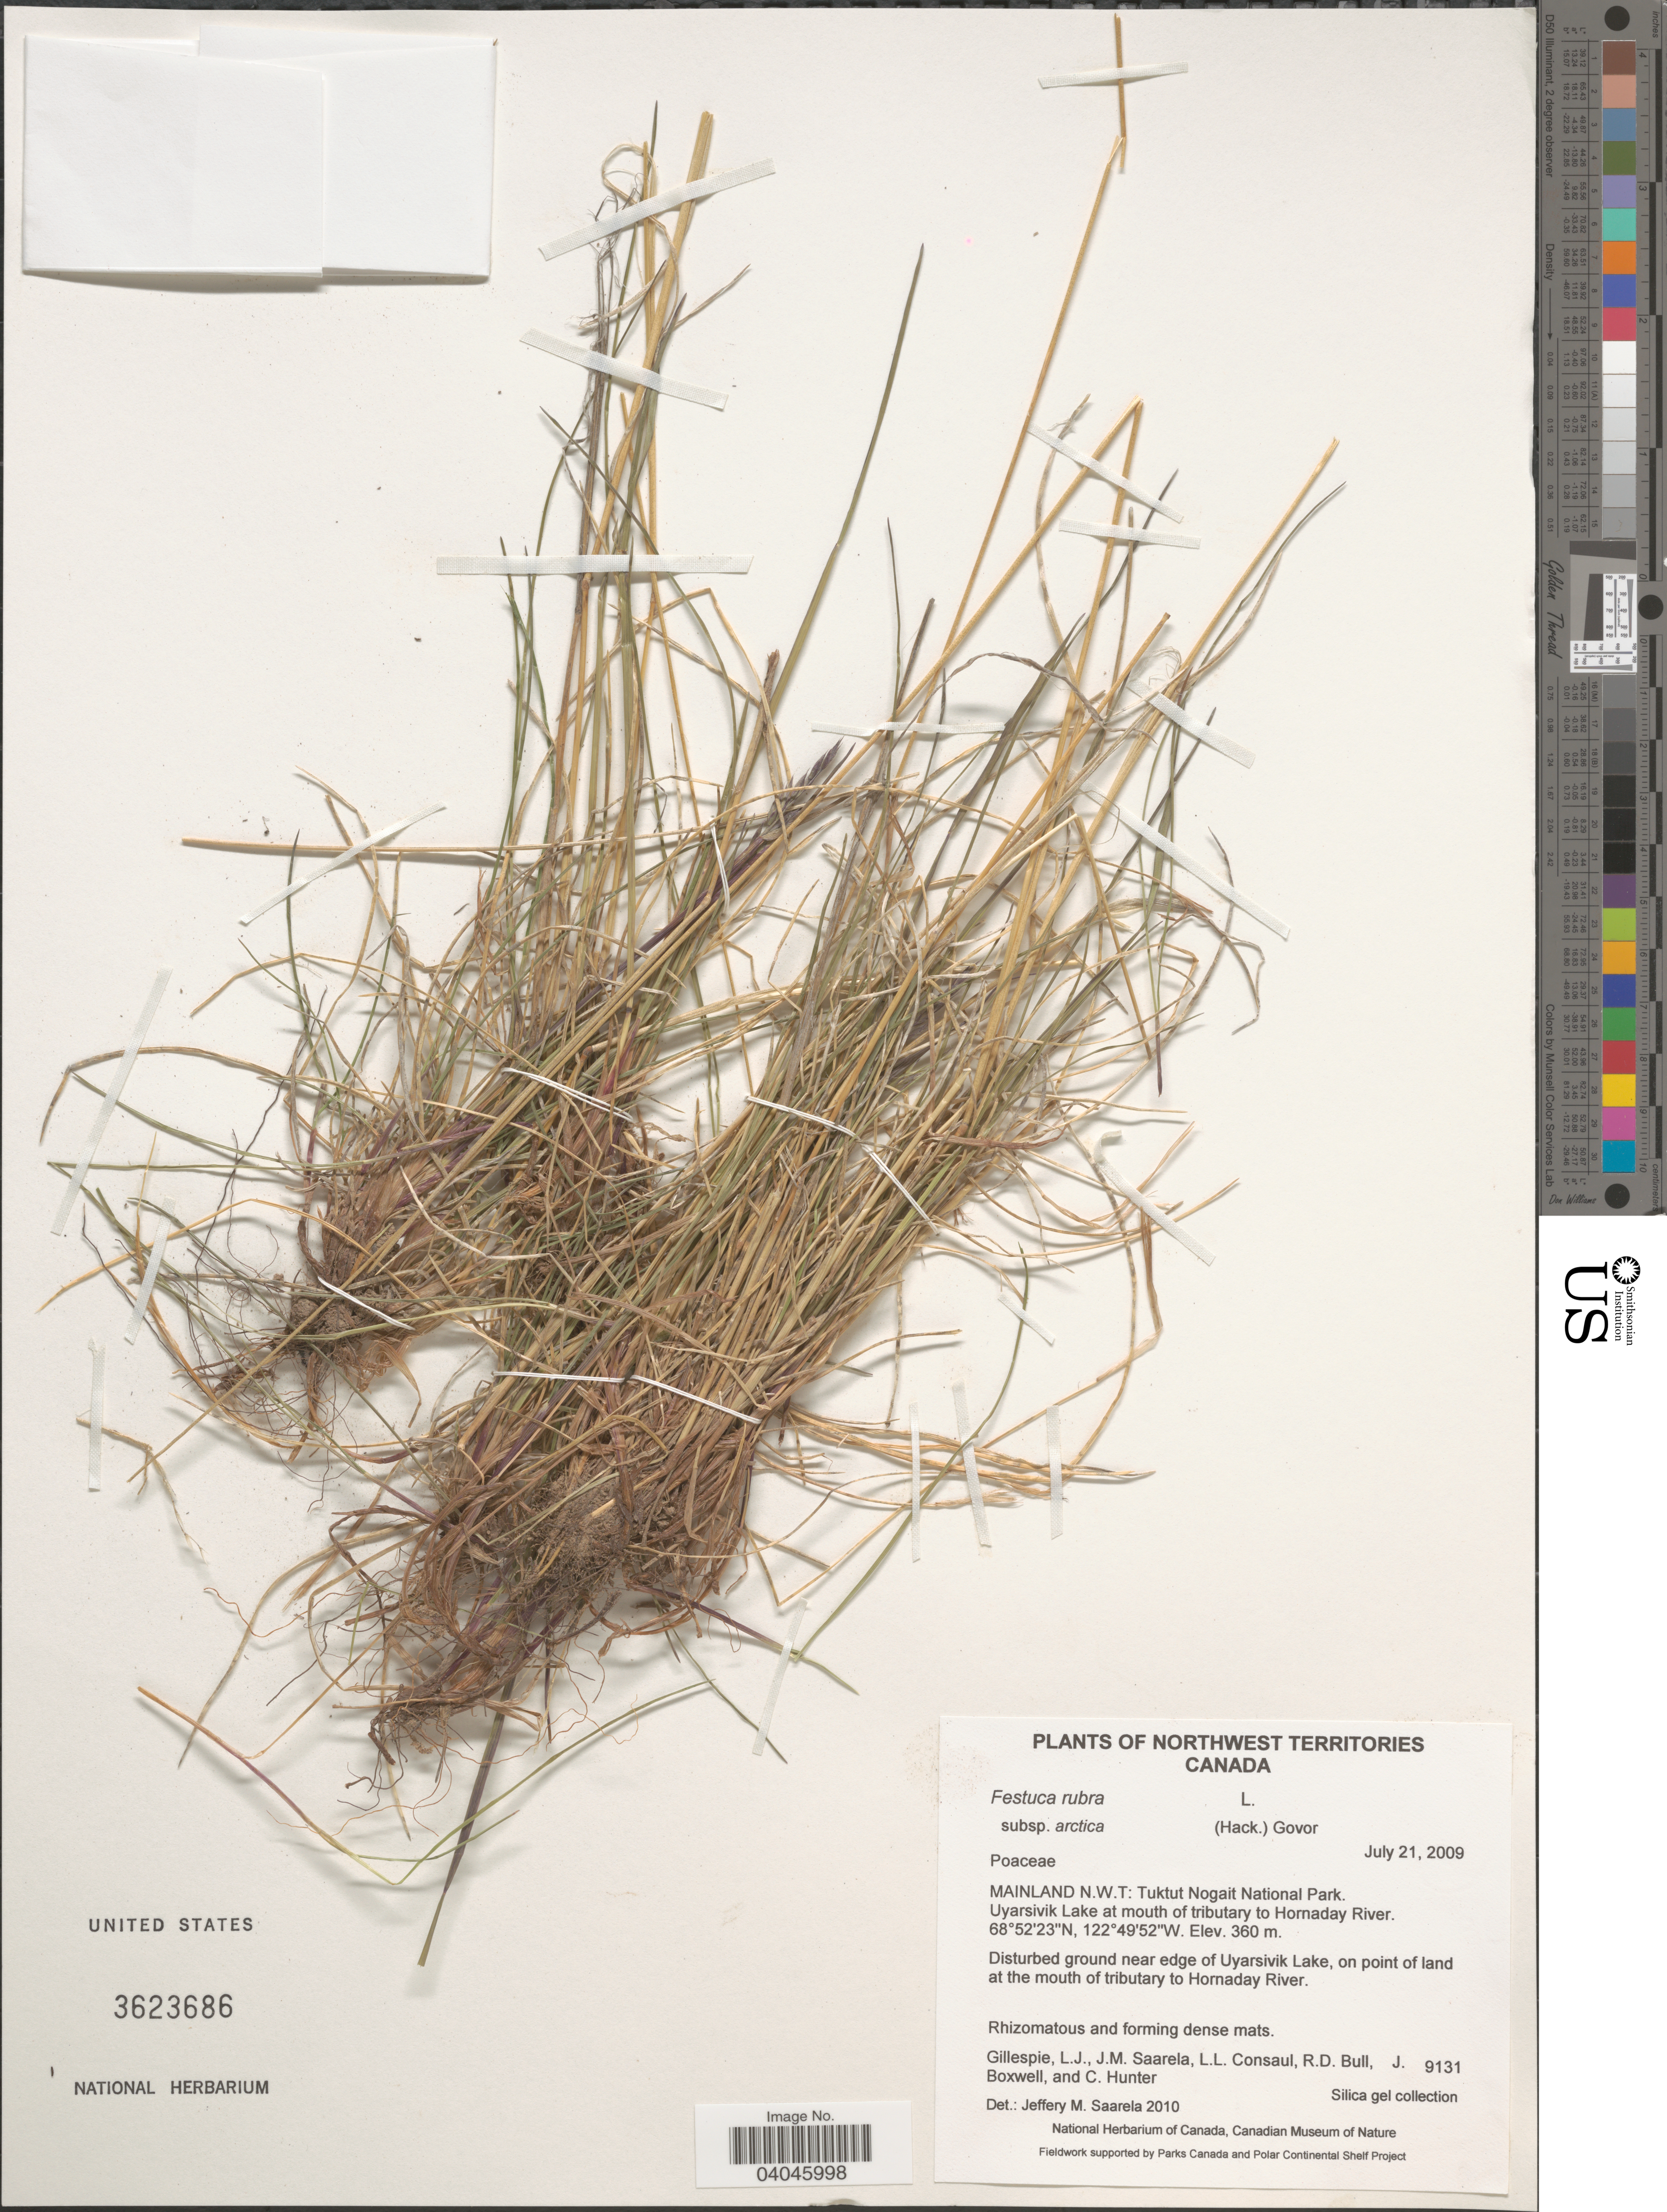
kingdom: Plantae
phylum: Tracheophyta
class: Liliopsida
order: Poales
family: Poaceae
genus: Festuca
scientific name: Festuca rubra subsp. arctica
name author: (Hack.) Govor.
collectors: L. Gillespie, J. Saarela, L. Consaul, R. Bull & et al.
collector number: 9131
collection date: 2009-07-21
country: Canada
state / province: Northwest Territories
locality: Mainland N.W.T.: Tuktut Nogait National Park. Uyarsivik Lake at mouth of tributary to Hornaday River. Disturbed ground near edge of Uyarsivik Lake, on point of land at the mouth of tributary to Hornaday River.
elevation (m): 360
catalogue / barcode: US 3623686